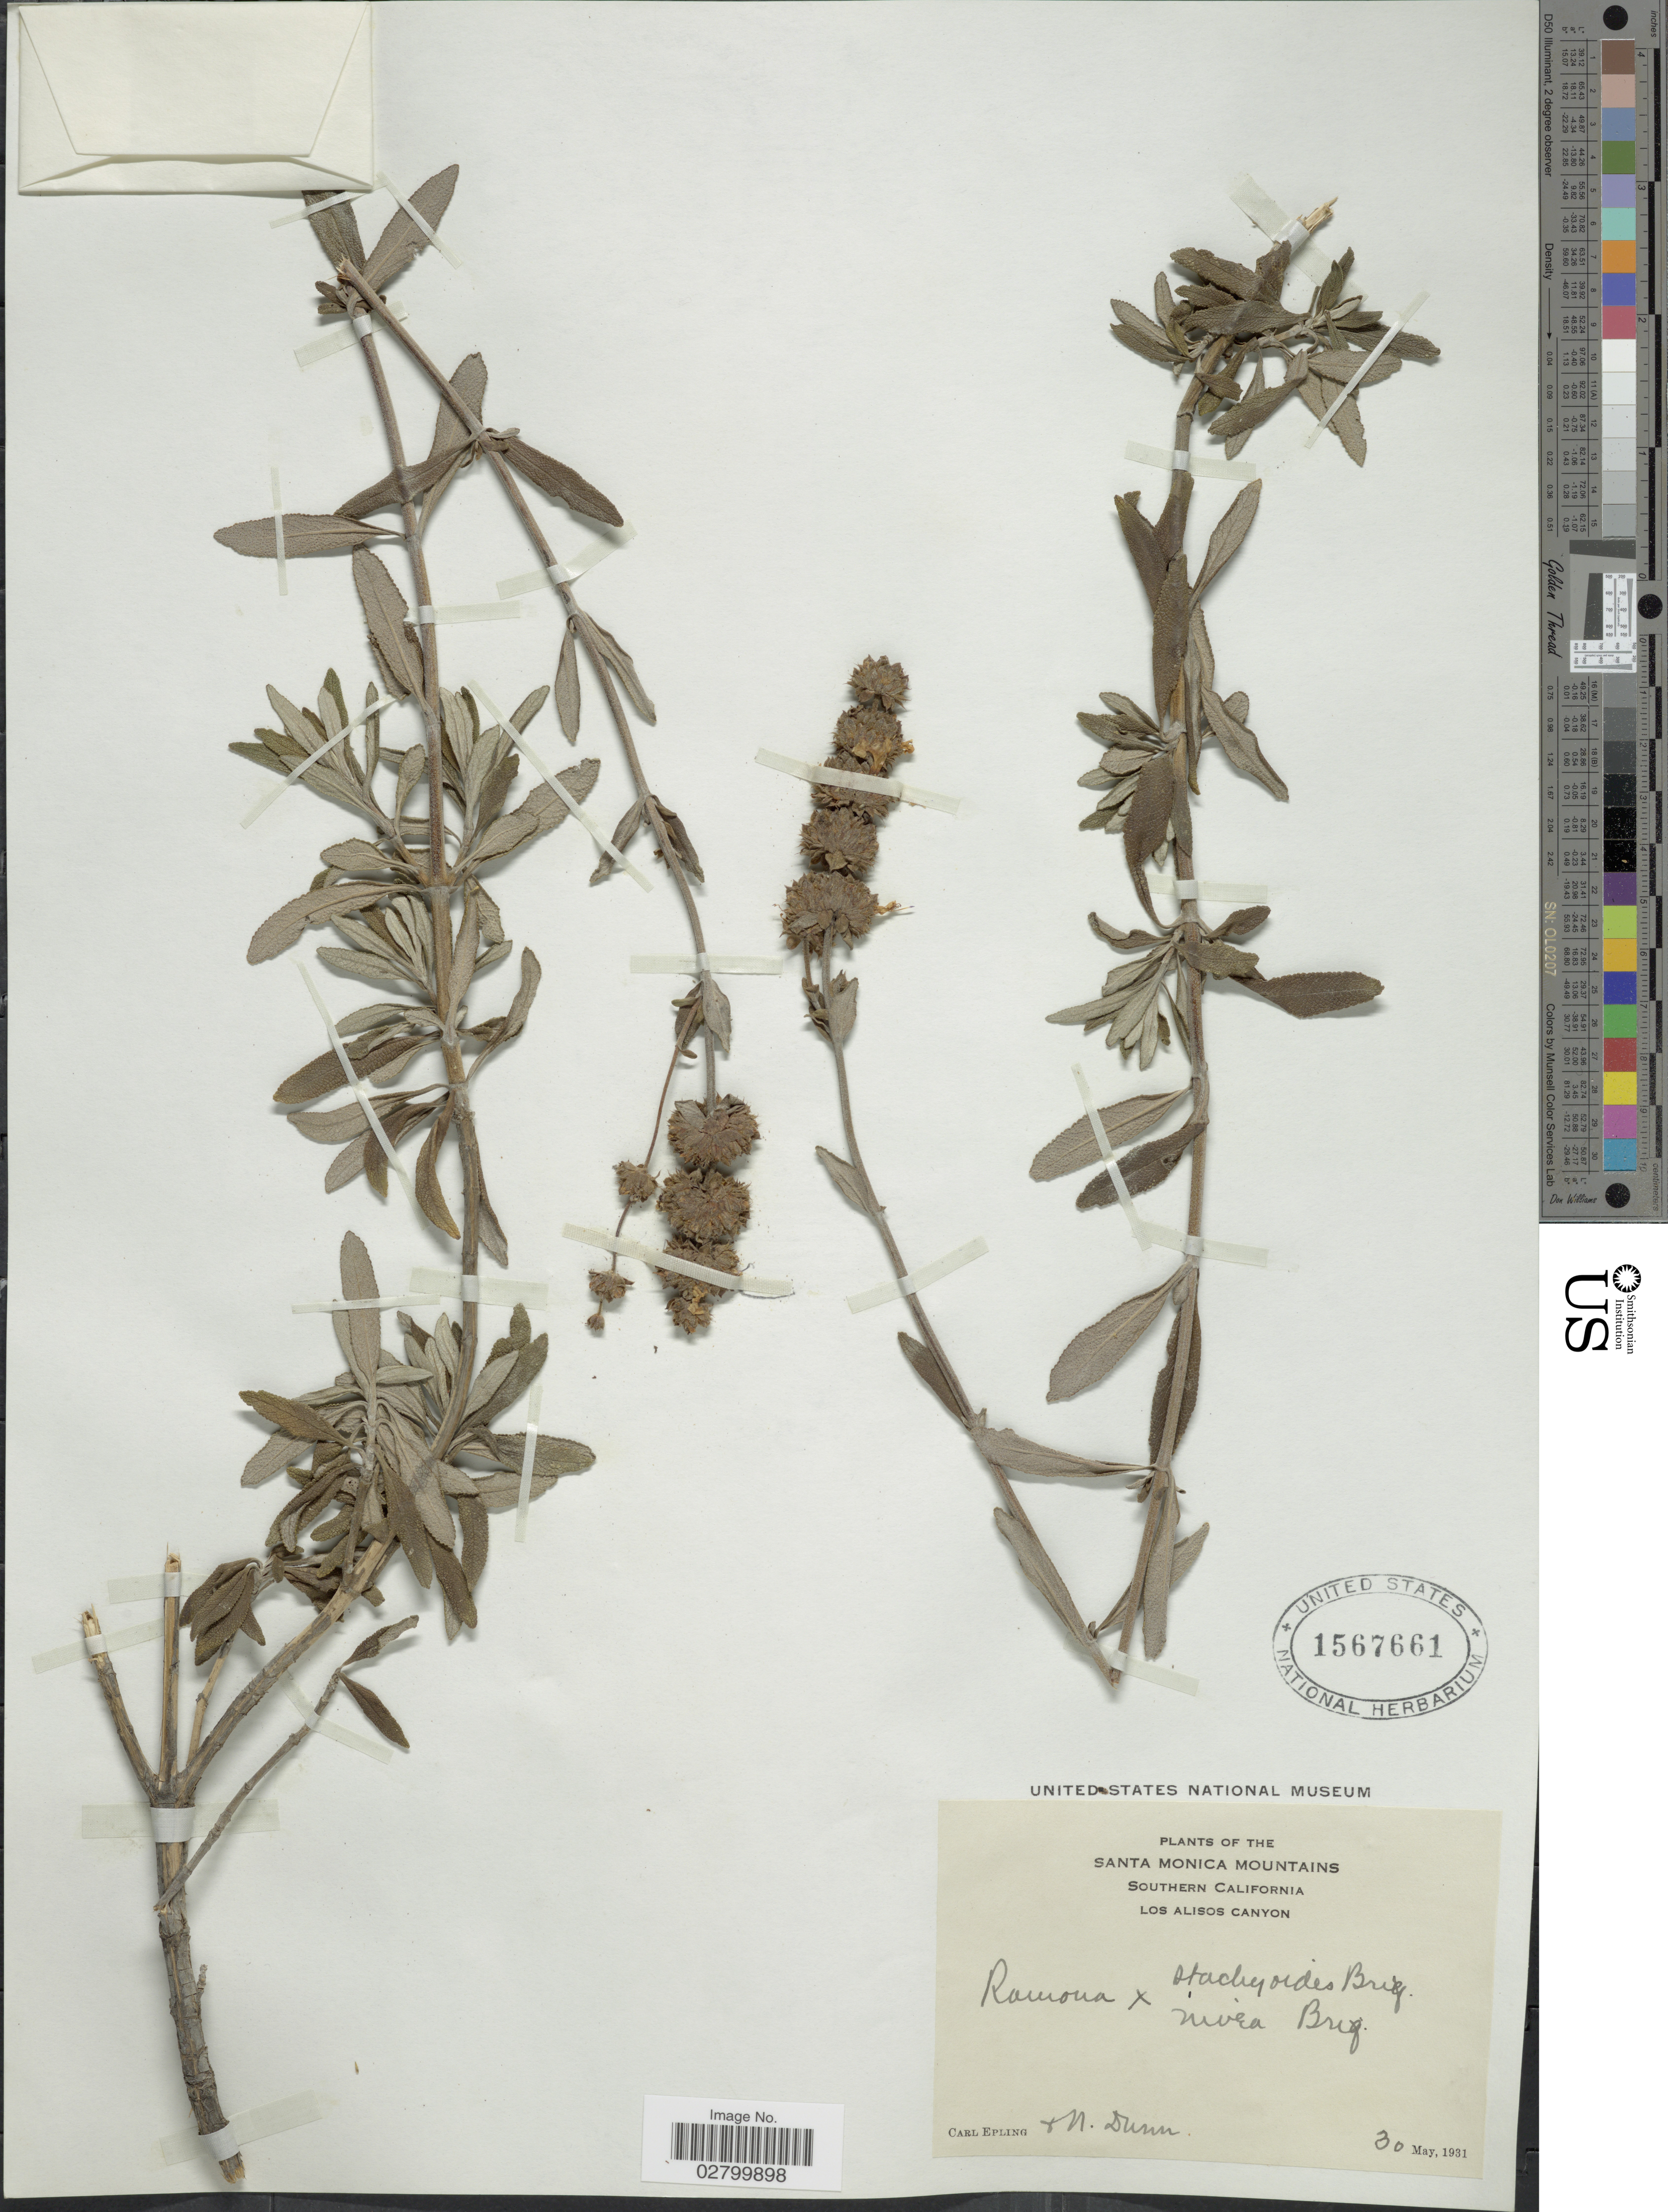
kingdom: Plantae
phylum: Tracheophyta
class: Magnoliopsida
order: Lamiales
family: Lamiaceae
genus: Salvia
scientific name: Salvia mellifera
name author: Greene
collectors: C. C. Epling & N. Dunn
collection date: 1931-05-30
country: United States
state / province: California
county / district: Los Angeles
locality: Santa Monica Mountains. Southern California. Los Alisos Canyon.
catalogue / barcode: US 1567661